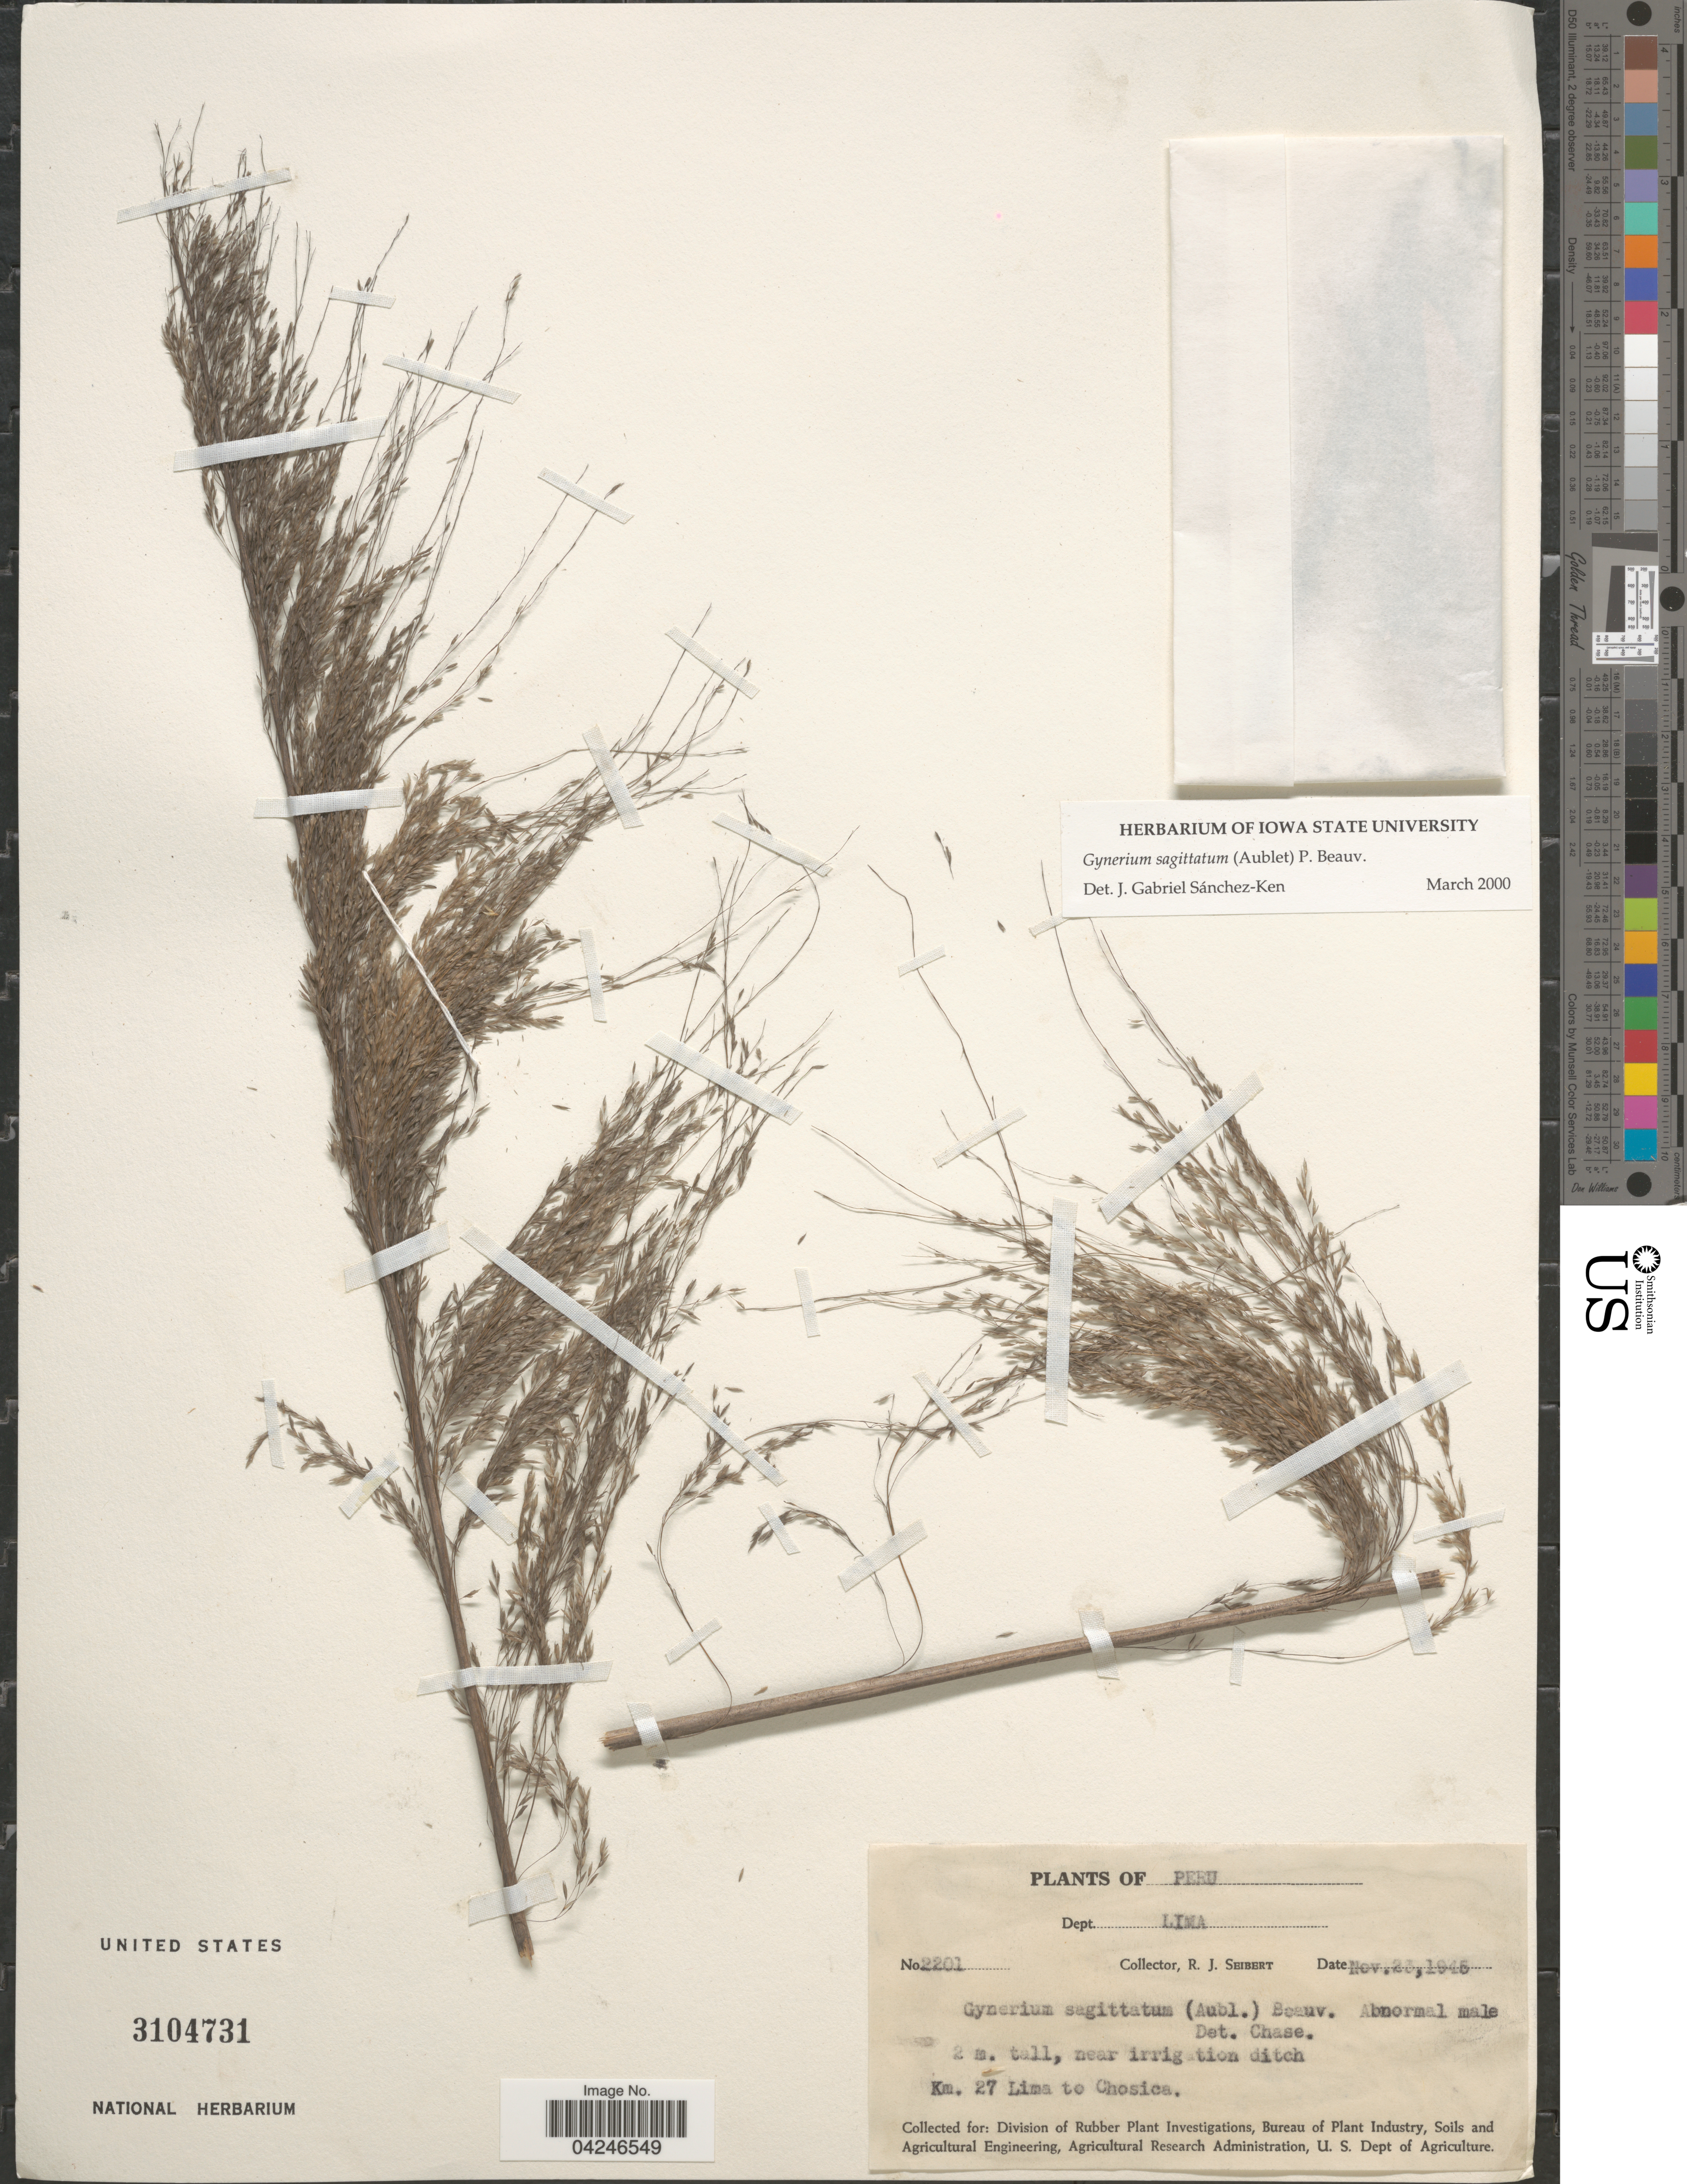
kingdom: Plantae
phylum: Tracheophyta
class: Liliopsida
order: Poales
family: Poaceae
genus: Gynerium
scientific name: Gynerium sagittatum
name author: (Aubl.) P. Beauv.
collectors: R. J. Seibert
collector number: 2201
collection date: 1945-11-25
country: Peru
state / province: Lima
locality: Dept. Lima. Km. 27 Lima to Chosico.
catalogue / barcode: US 3104731